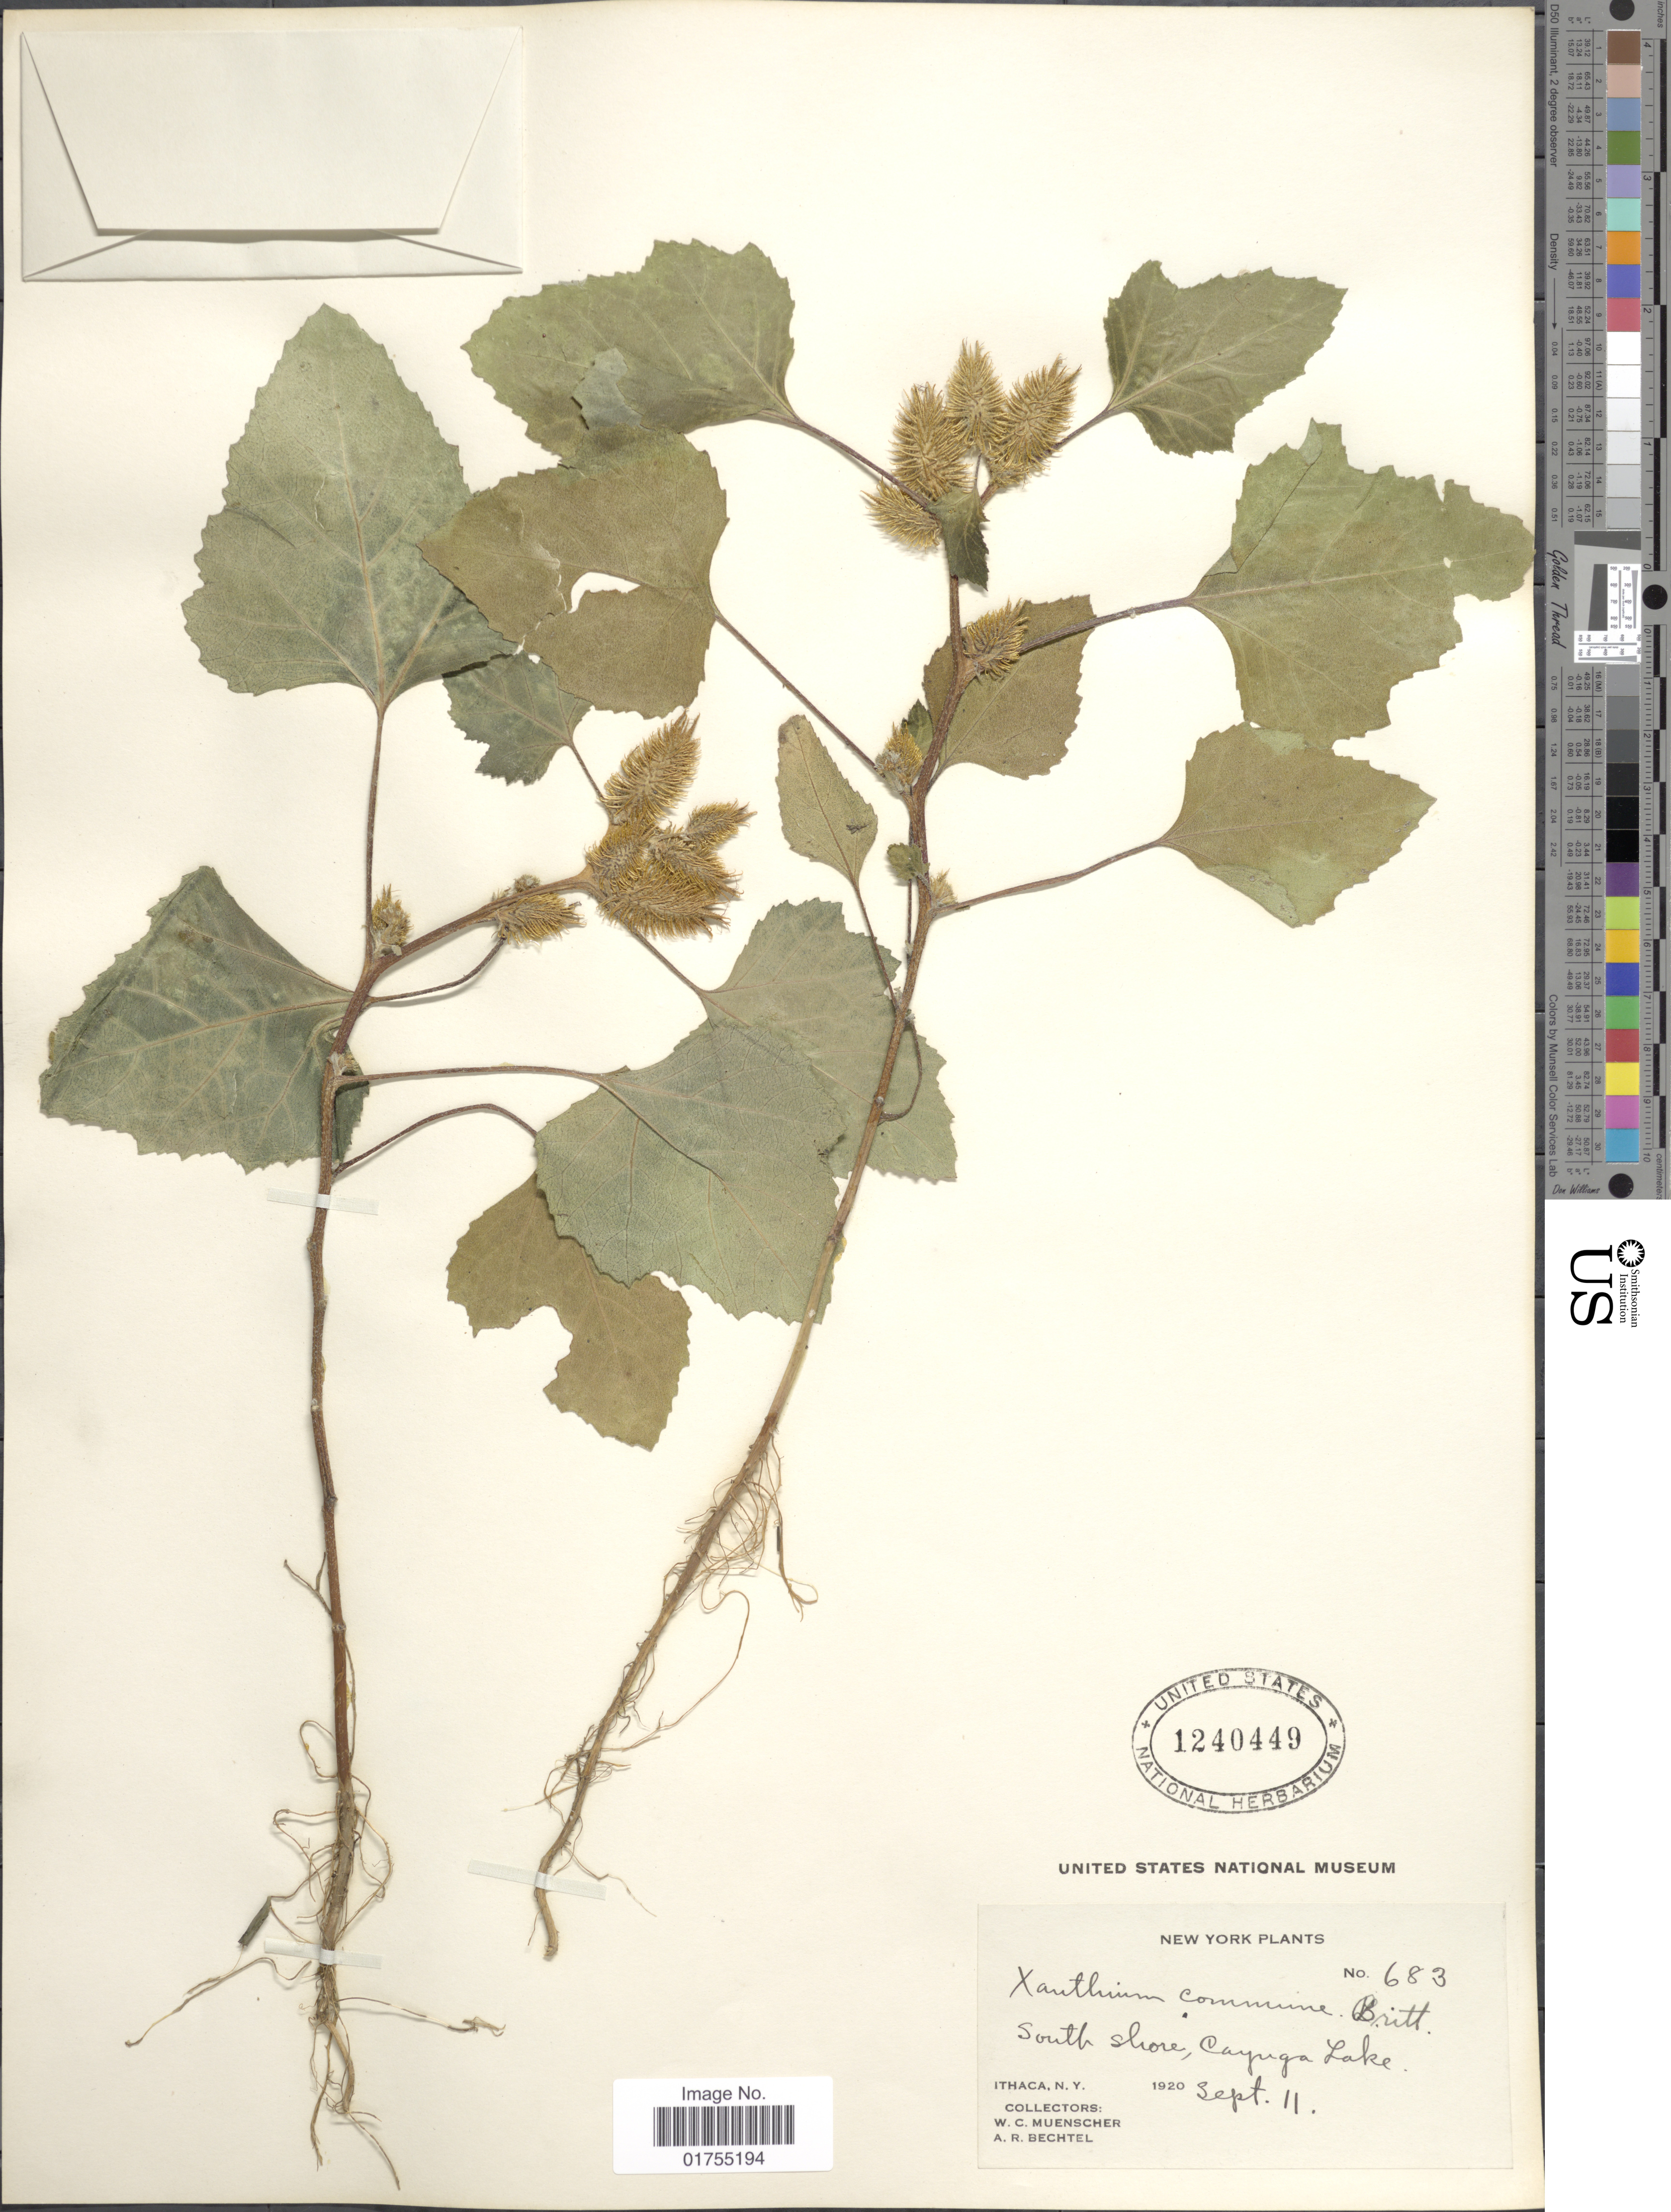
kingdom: Plantae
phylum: Tracheophyta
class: Magnoliopsida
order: Asterales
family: Asteraceae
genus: Xanthium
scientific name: Xanthium strumarium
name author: L.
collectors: W. Muenscher & A. Bechtel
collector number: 683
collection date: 1920-09-11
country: United States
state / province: New York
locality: South shore, Cayuga Lake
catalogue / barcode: US 1240449